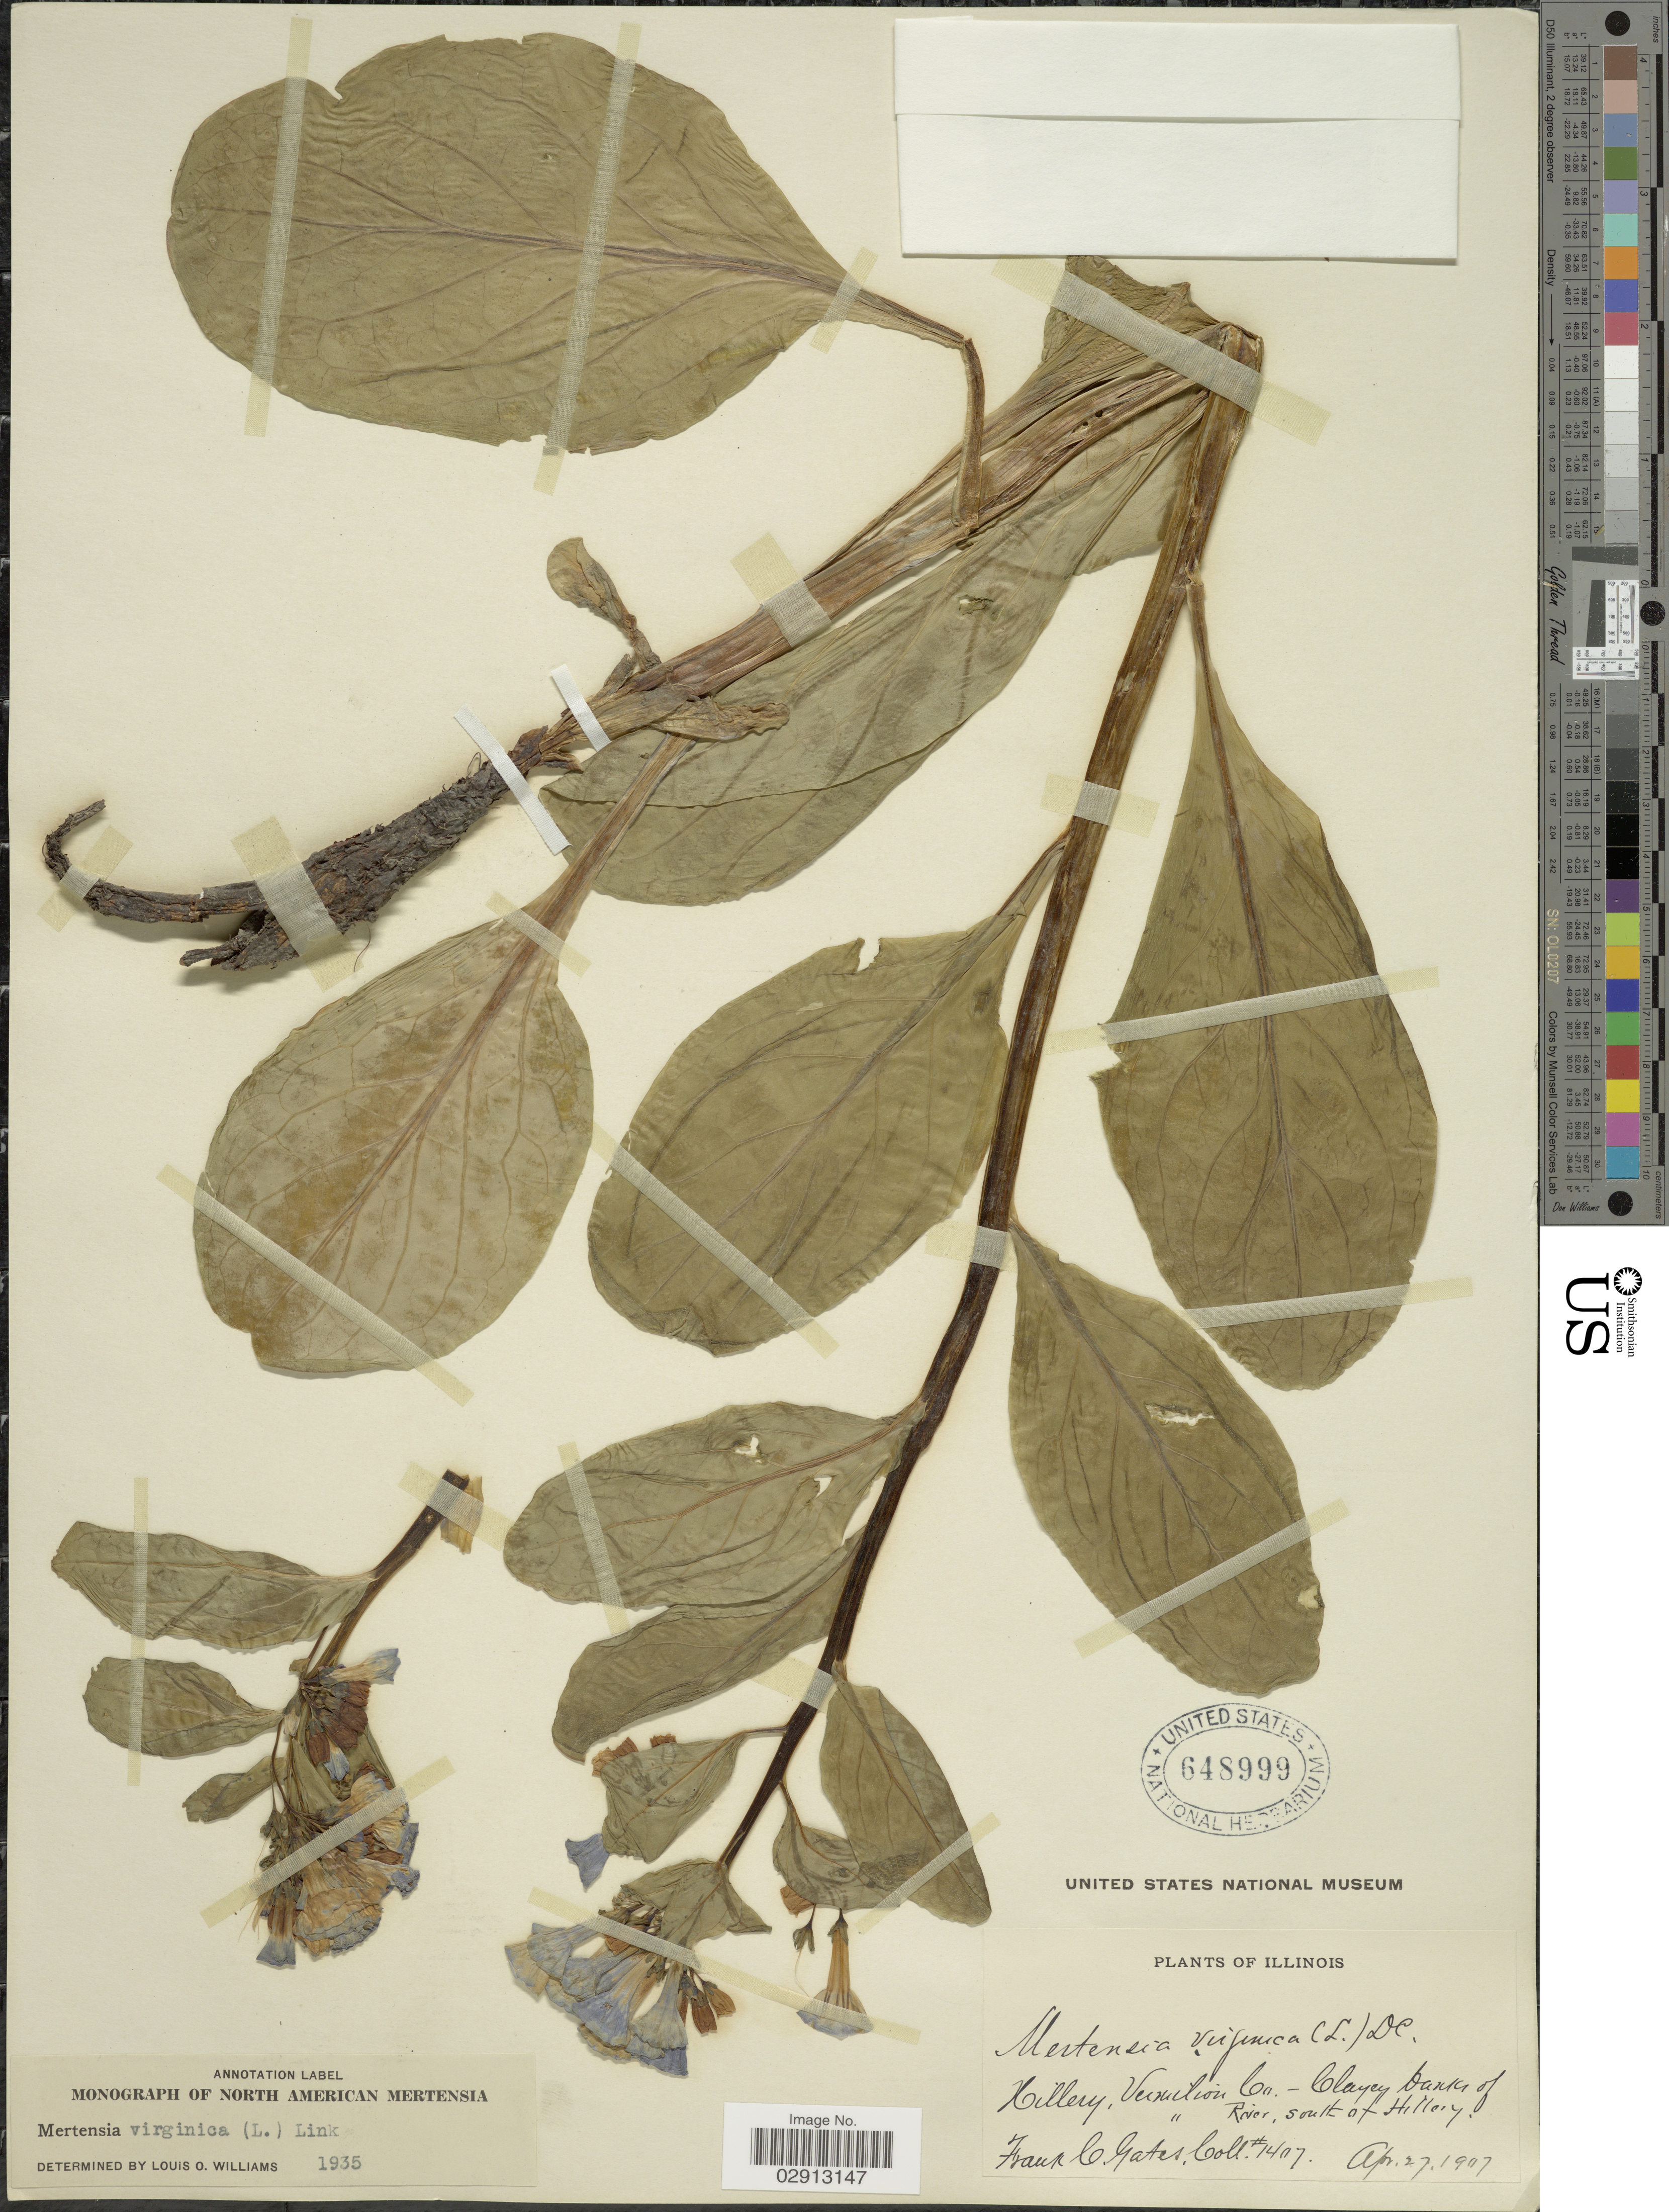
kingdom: Plantae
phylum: Tracheophyta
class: Magnoliopsida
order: Boraginales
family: Boraginaceae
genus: Mertensia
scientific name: Mertensia virginica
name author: (L.) Pers. ex Link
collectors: F. C. Gates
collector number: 1407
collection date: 1907-04-27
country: United States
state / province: Illinois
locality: Hillery, Vermilion Co.- Clayey banks of Vermilion River, south of Hillery.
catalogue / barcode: US 648999